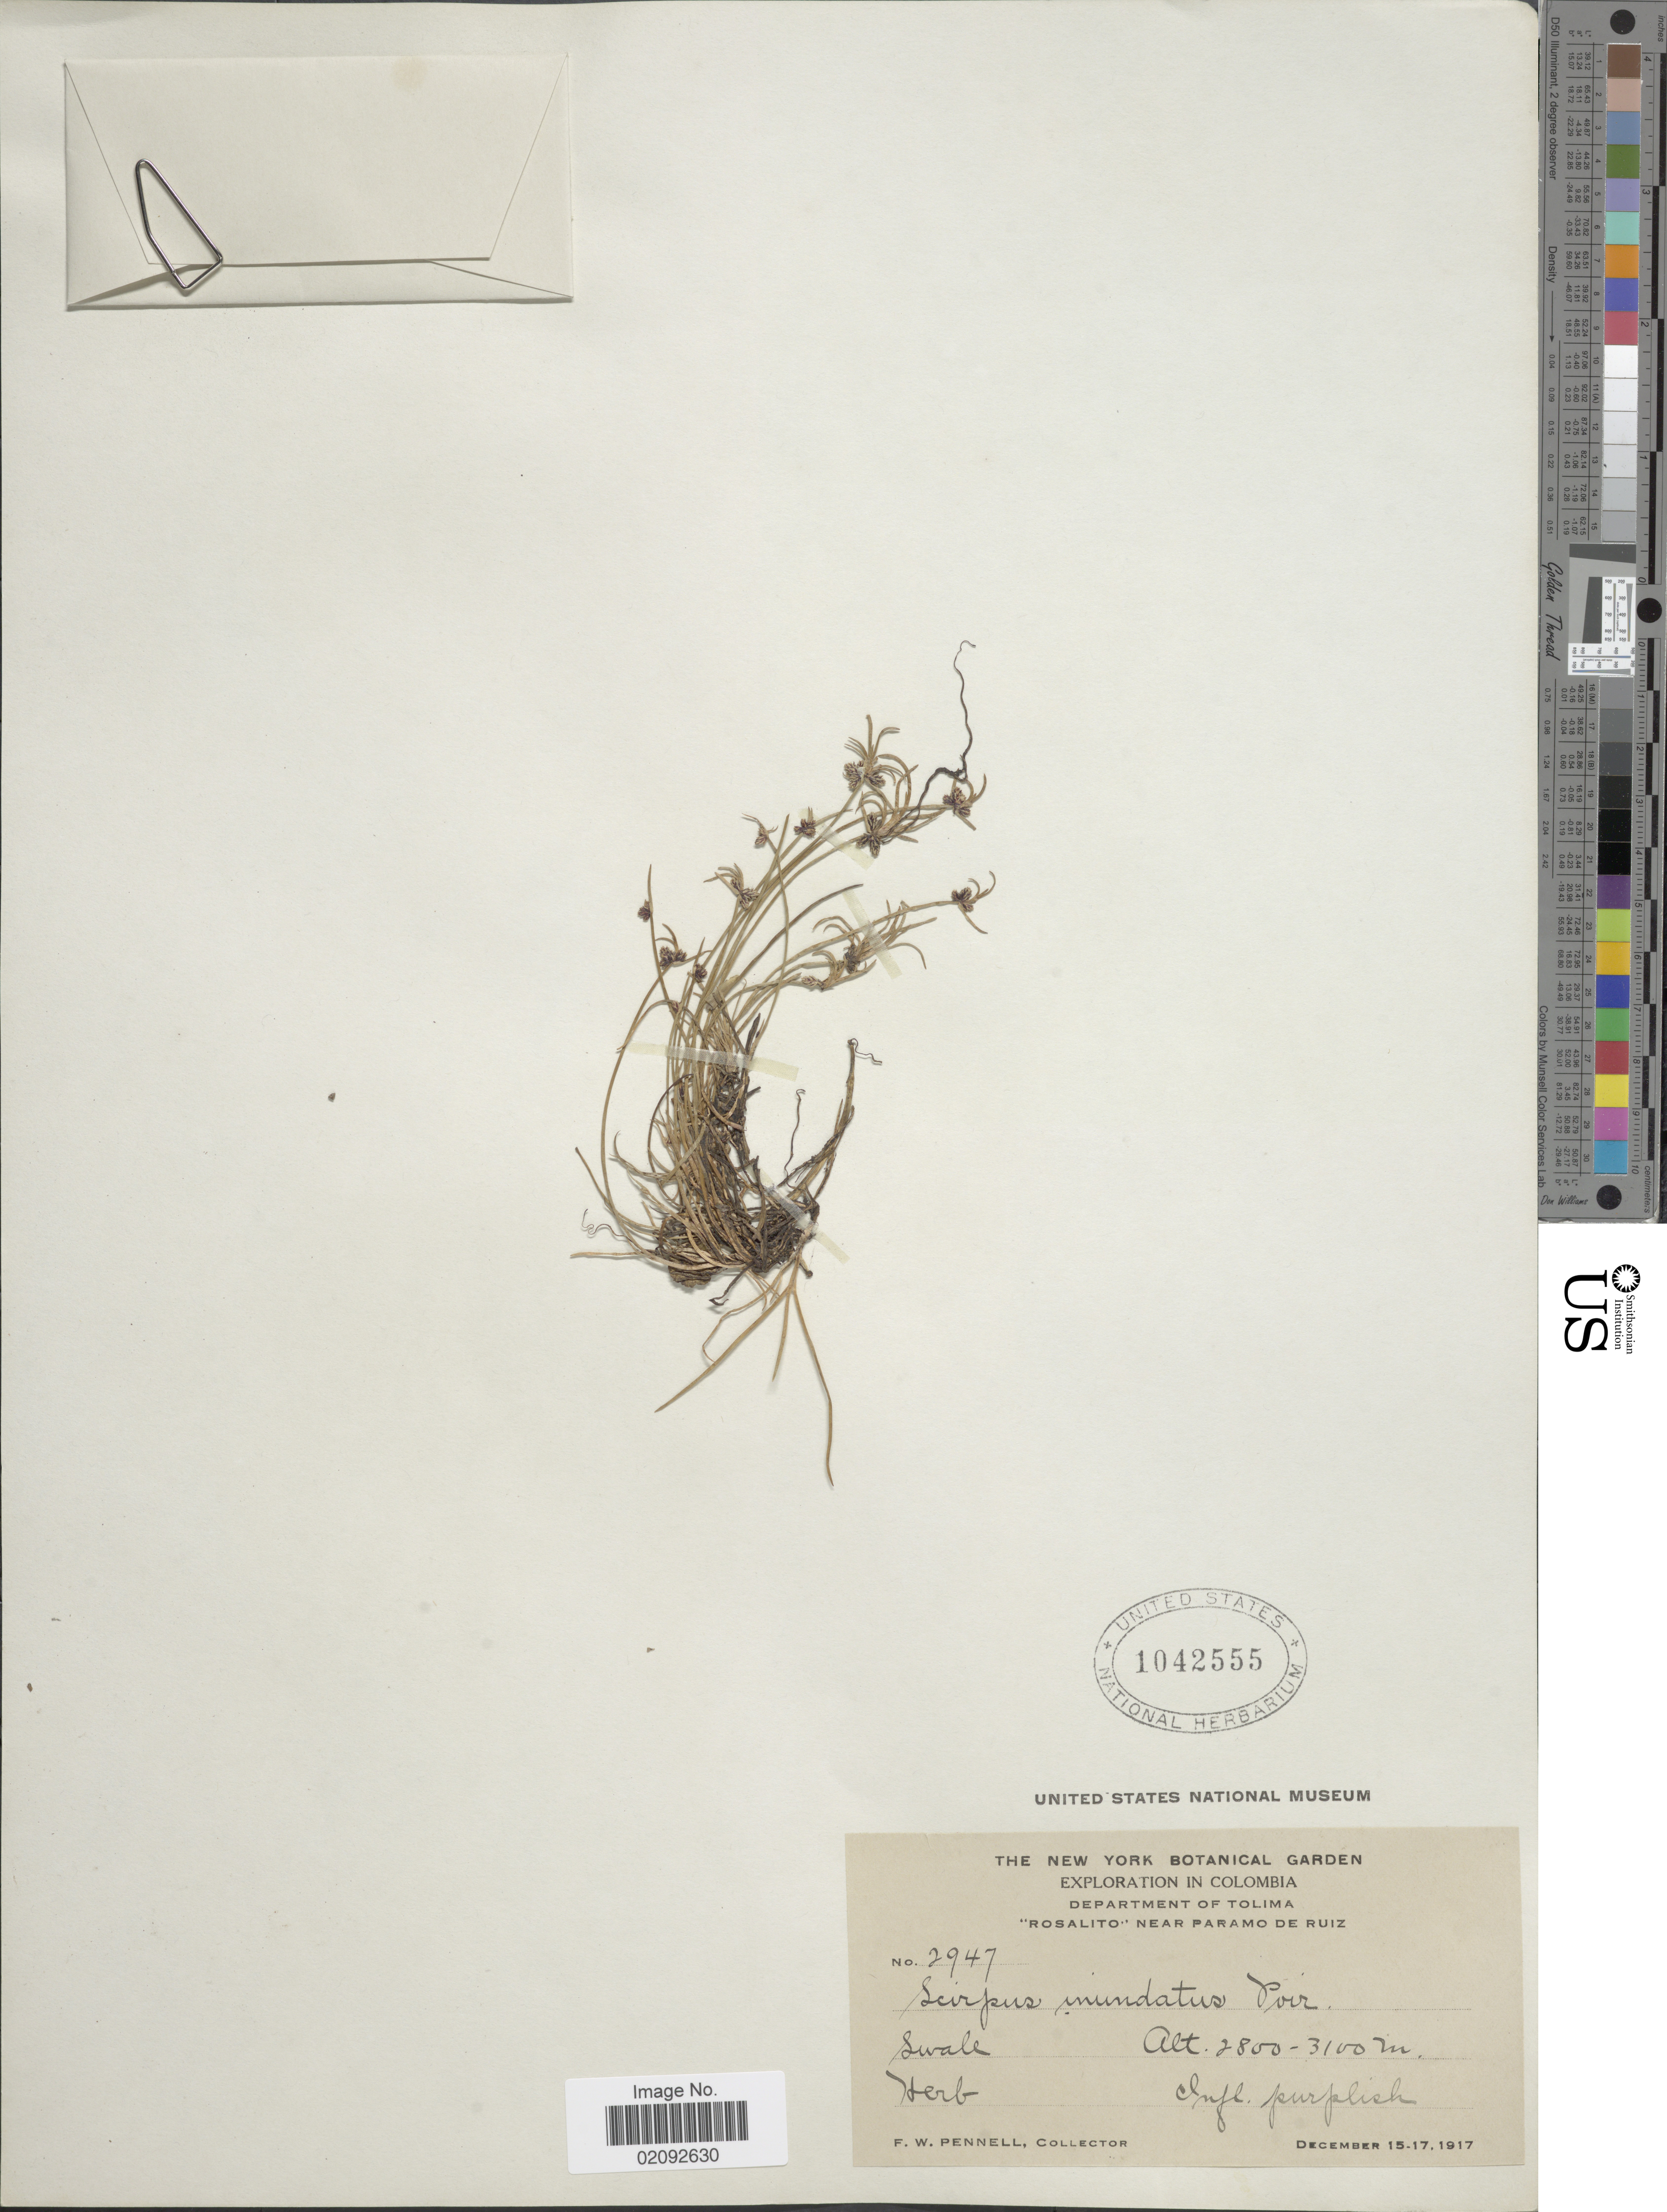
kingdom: Plantae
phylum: Tracheophyta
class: Liliopsida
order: Poales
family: Cyperaceae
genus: Isolepis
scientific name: Isolepis nigricans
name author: Kunth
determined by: Strong, Mark T., (BOT), Smithsonian Institution - National Museum of Natural History (UNITED STATES)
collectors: F. W. Pennell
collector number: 2947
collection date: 1917-12-15/1917-12-17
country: Colombia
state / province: Tolima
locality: Rosalito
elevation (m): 2800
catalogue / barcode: US 1042555